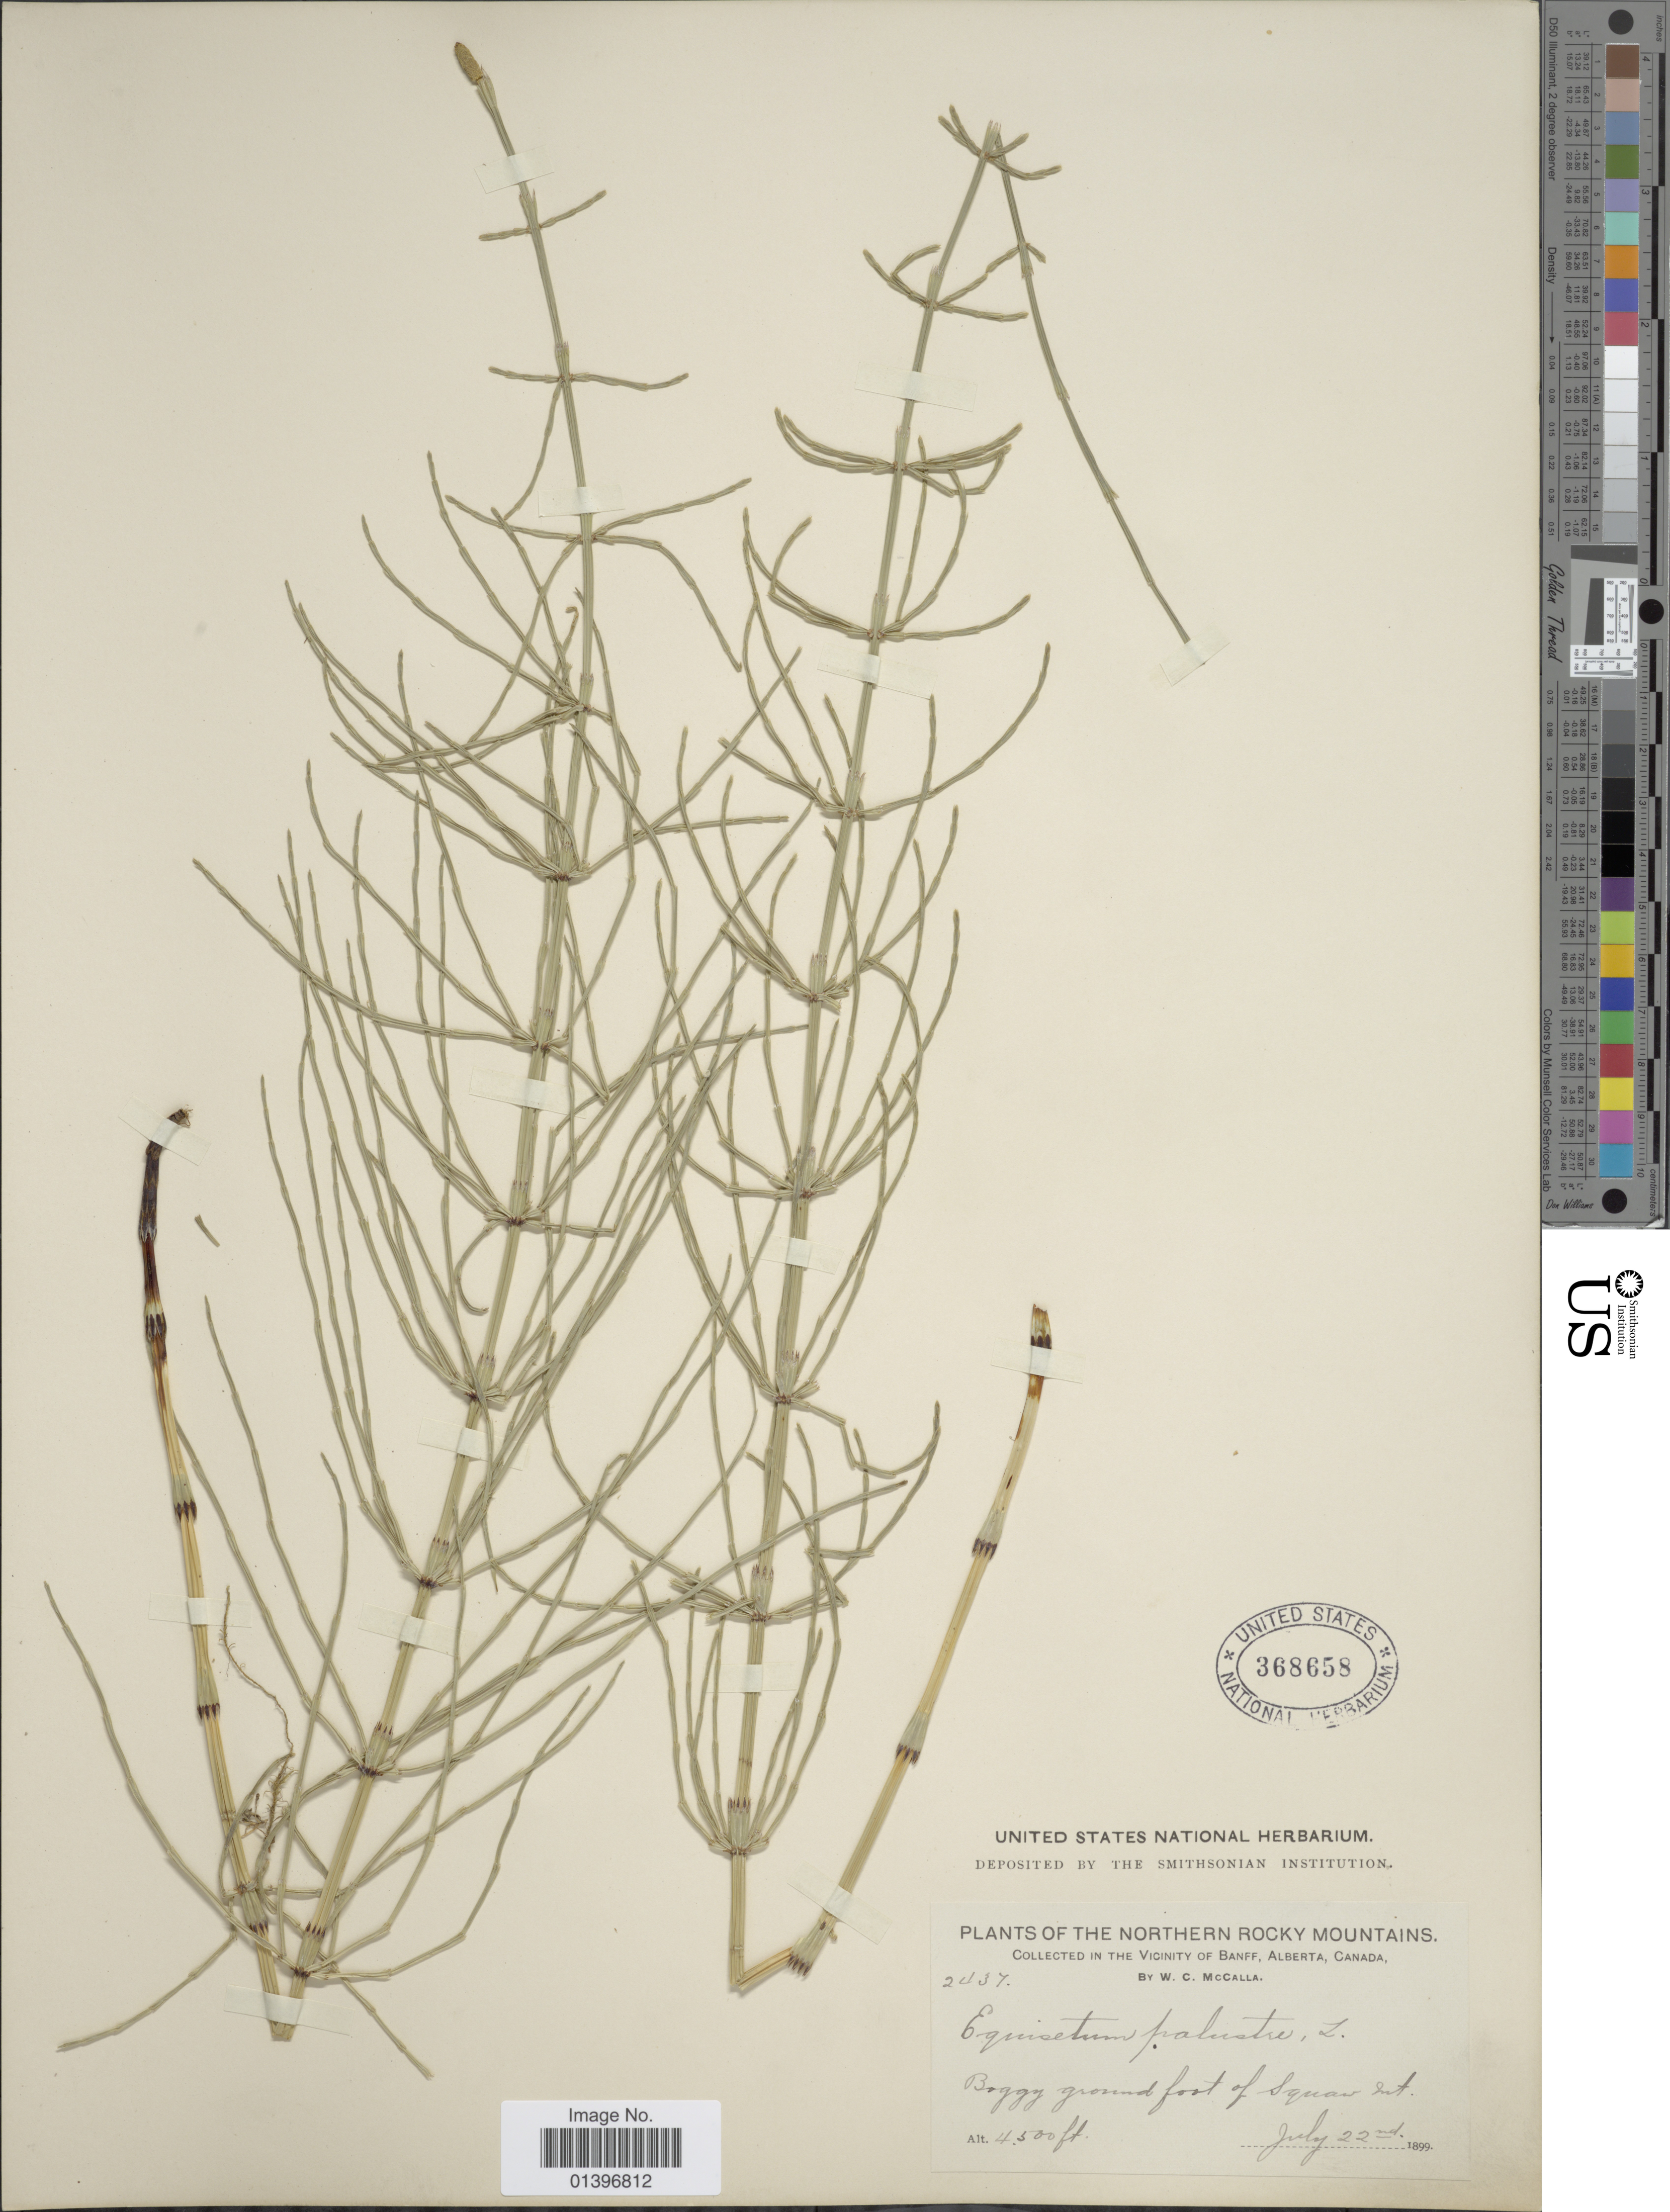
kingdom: Plantae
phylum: Tracheophyta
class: Polypodiopsida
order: Equisetales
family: Equisetaceae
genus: Equisetum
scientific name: Equisetum palustre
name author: L.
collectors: W. McCalla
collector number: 2437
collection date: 1899-07-22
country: Canada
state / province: Alberta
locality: Vicinity of Banff, Alberta, Canada,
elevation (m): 1372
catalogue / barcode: US 368658